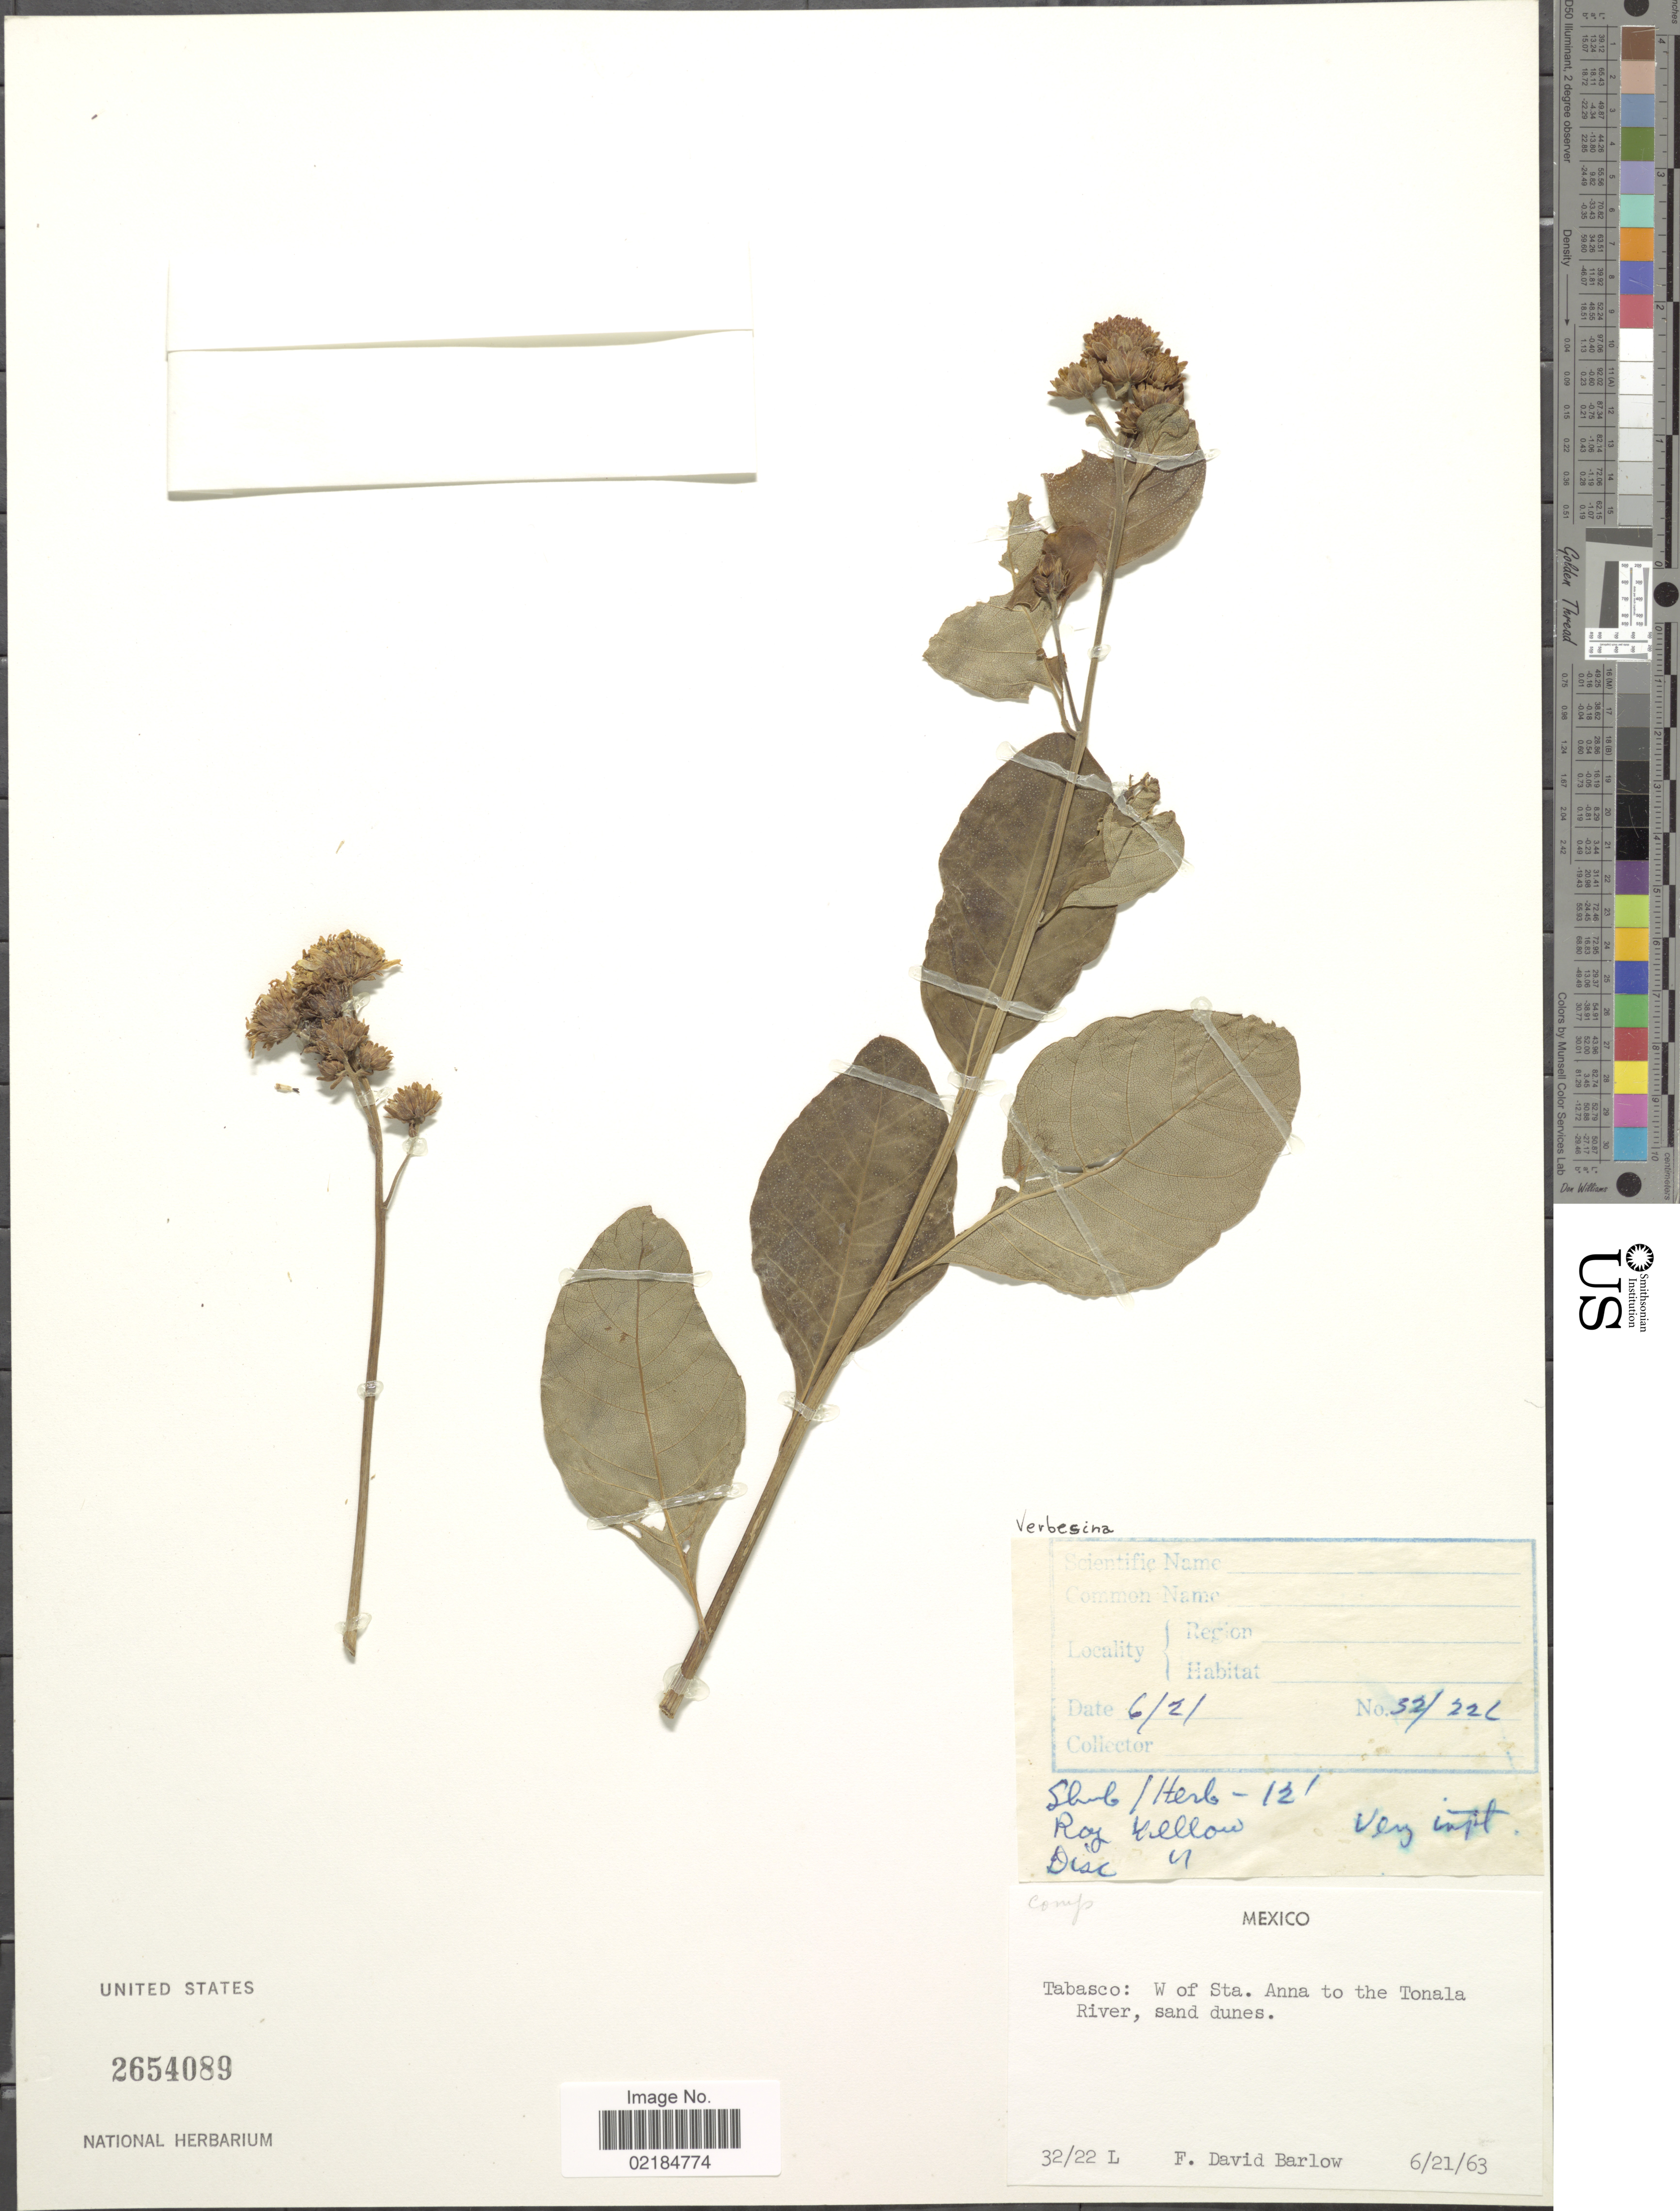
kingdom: Plantae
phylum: Tracheophyta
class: Magnoliopsida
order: Asterales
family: Asteraceae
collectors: F. D. Barlow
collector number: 32/22L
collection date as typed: Transcribed d/m/y: 21/6/63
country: Mexico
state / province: Tabasco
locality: W of. Sta. Anna to the Tonala River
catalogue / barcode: US 2654089